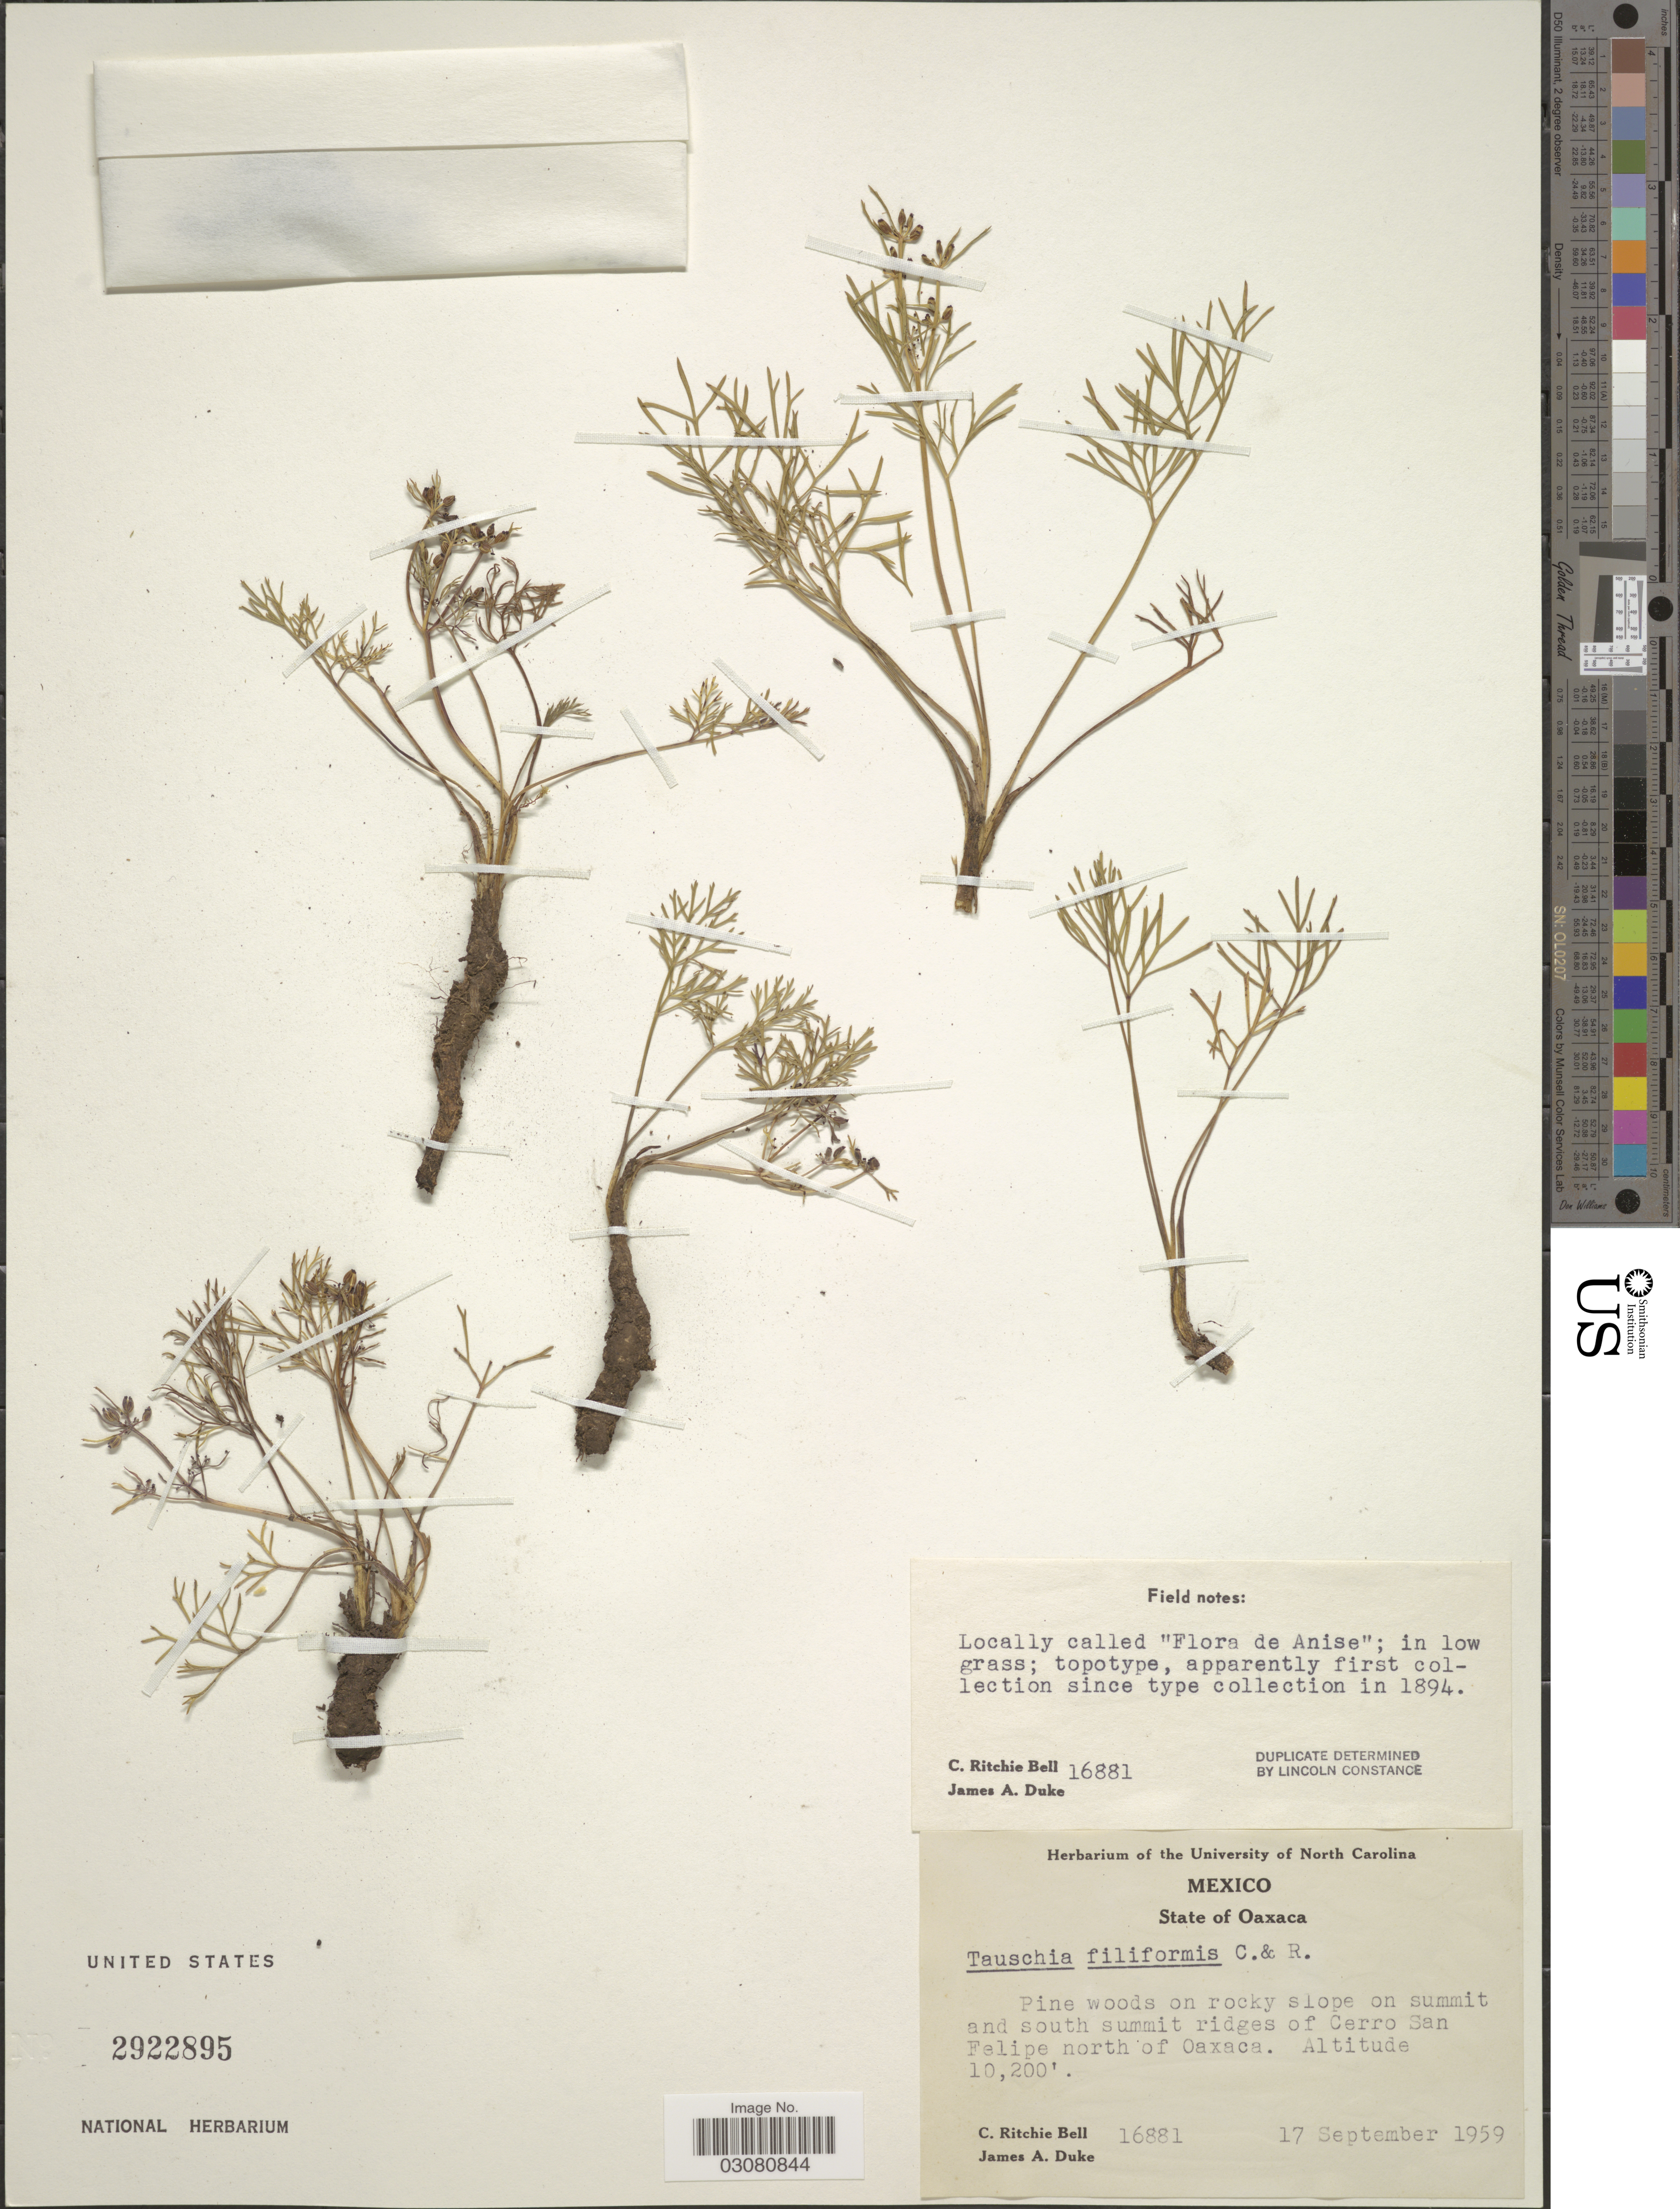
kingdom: Plantae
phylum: Tracheophyta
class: Magnoliopsida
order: Apiales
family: Apiaceae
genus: Tauschia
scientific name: Tauschia filiformis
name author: (J.M. Coult. & Rose) J.M. Coult. & Rose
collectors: C. R. Bell & J. A. Duke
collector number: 16881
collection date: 1959-09-17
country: Mexico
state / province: Oaxaca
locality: Summit and south summit ridges of Cerro San Felipe north of Oaxaca.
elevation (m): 3109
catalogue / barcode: US 2922895